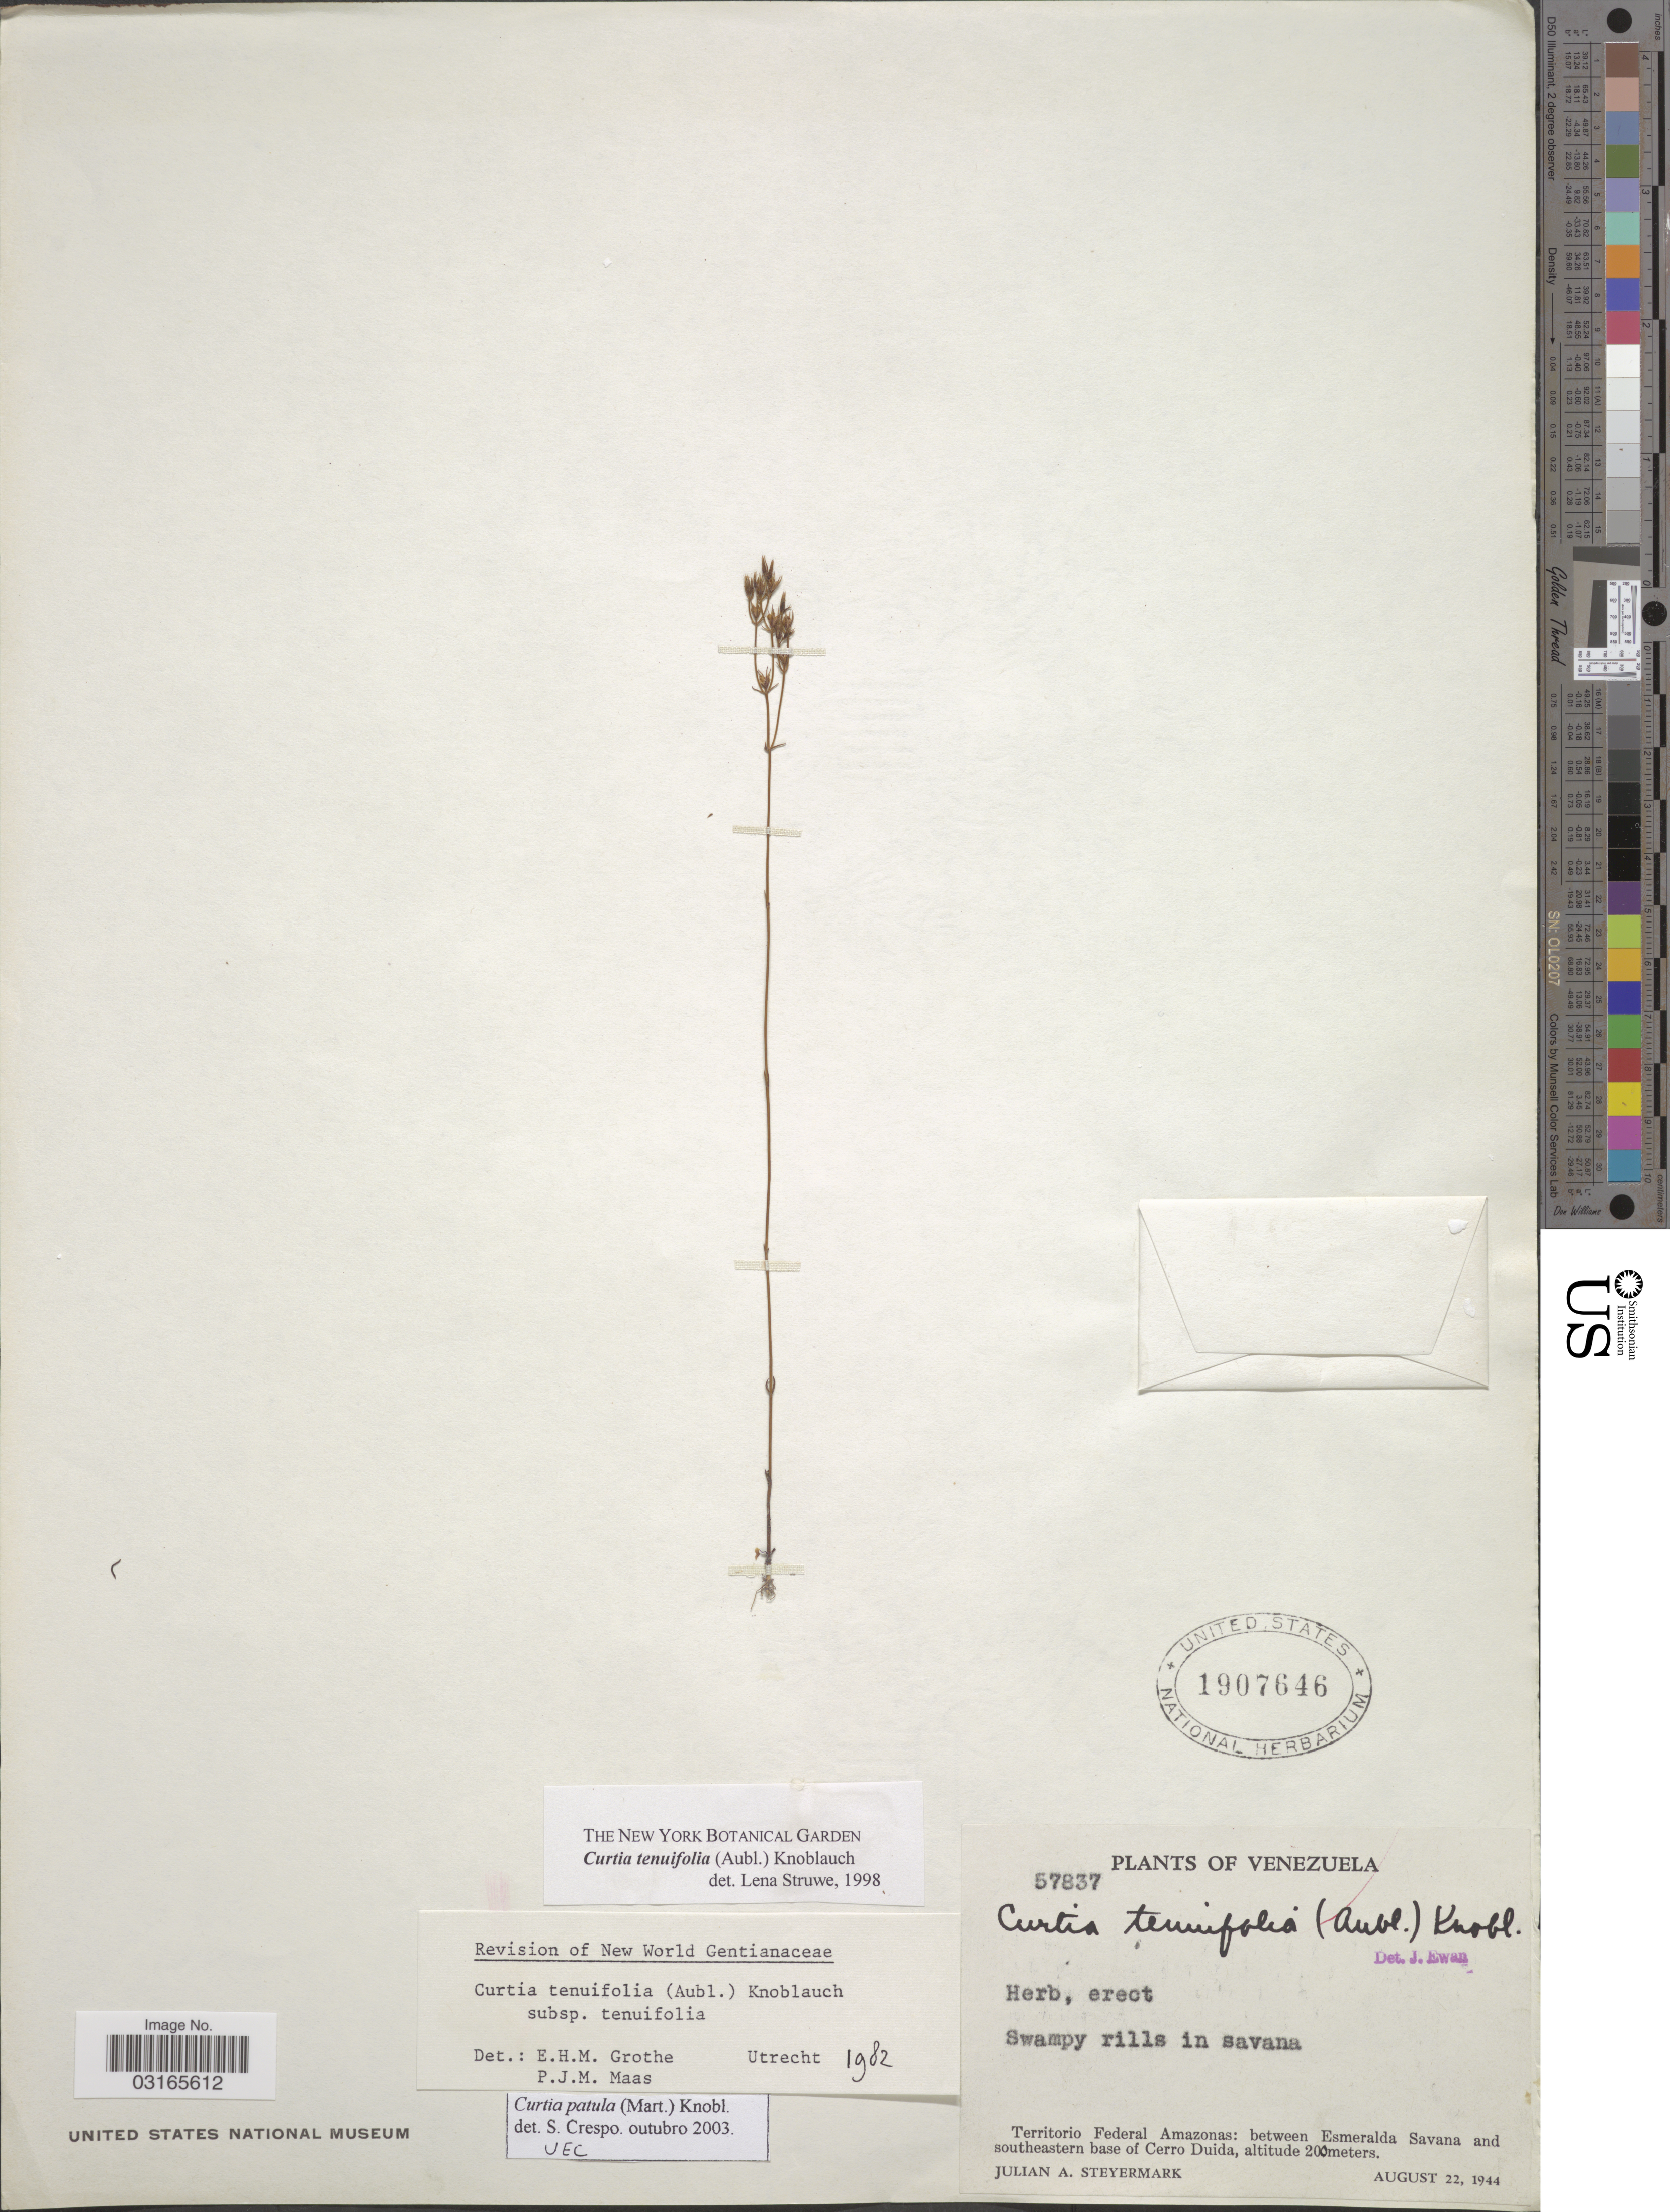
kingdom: Plantae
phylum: Tracheophyta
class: Magnoliopsida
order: Gentianales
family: Gentianaceae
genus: Curtia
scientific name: Curtia patula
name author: (Mart.) Knobl.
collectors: J. Steyermark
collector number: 57837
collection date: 1944-08-22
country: Venezuela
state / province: Amazonas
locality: Territorio Federal Amazonas: between Esmeralda Savana and southeastern base of Cerro Duida.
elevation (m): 200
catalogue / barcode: US 1907646